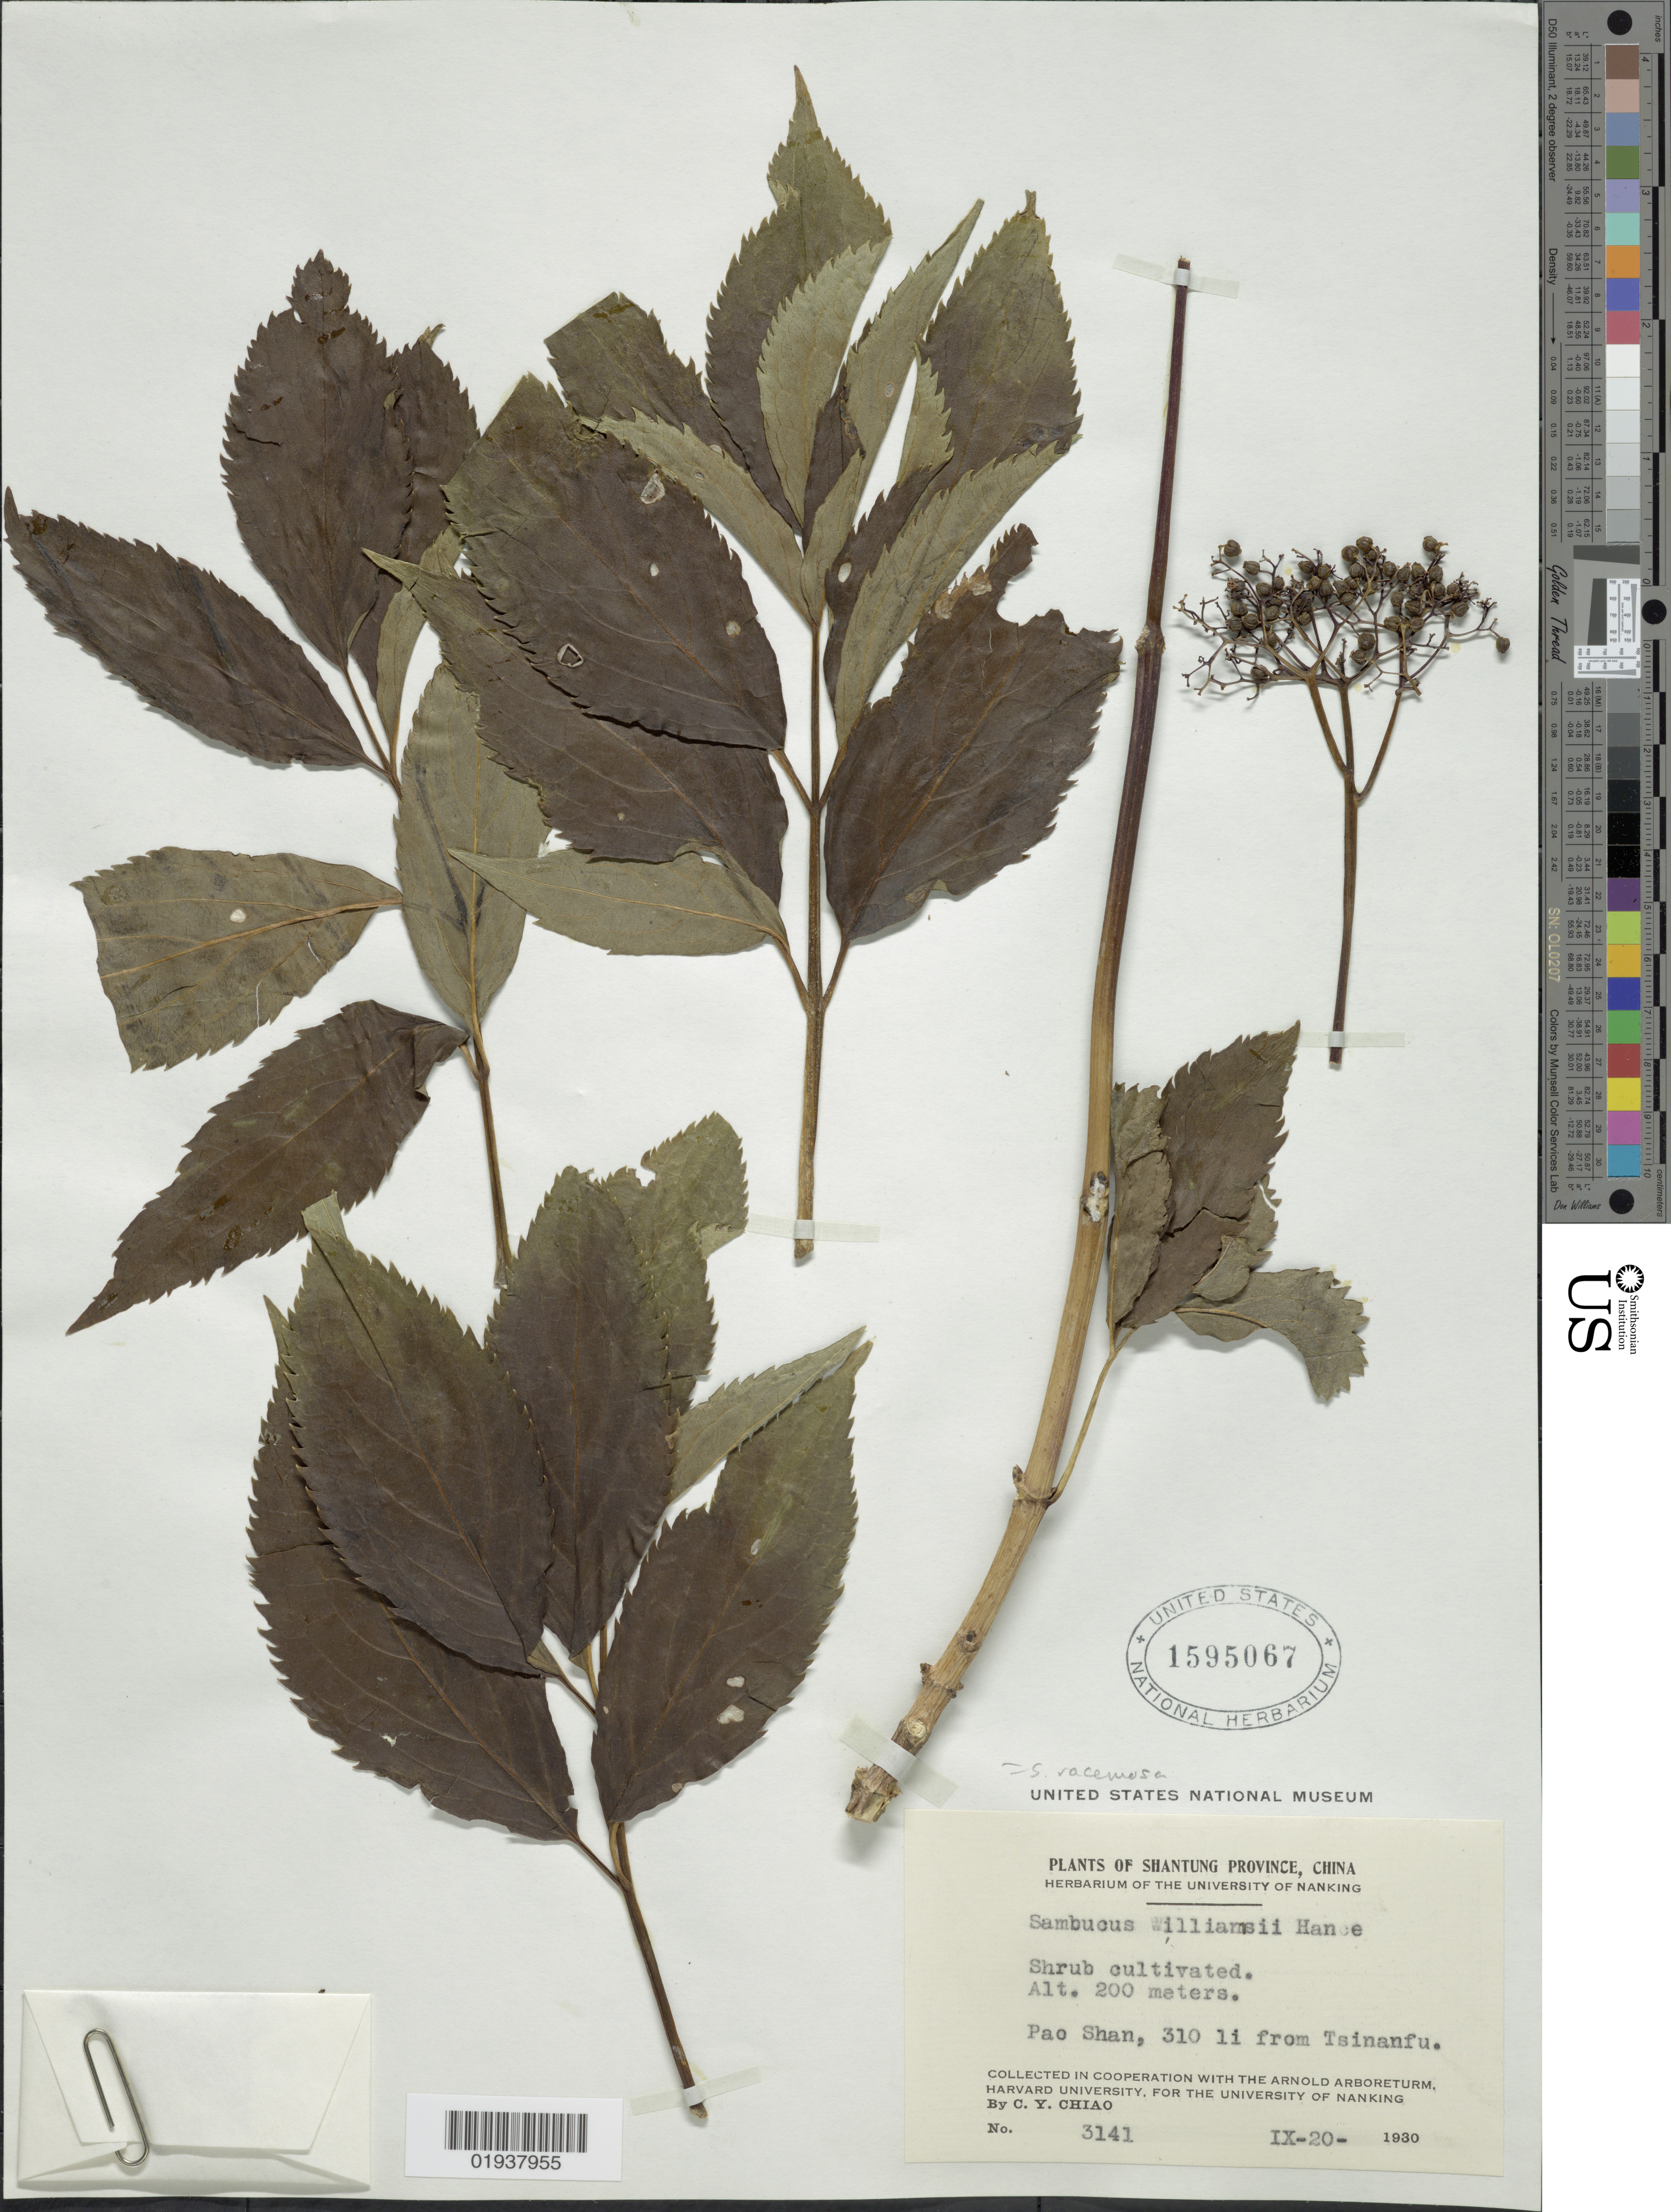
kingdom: Plantae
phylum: Tracheophyta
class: Magnoliopsida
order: Dipsacales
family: Viburnaceae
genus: Sambucus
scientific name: Sambucus racemosa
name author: L.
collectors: C. Y. Chiao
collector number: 3141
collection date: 1930-09-20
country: China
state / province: Shandong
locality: Shantung Province, Pao Shan, 310 li from Tsinanfu.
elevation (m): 200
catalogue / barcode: US 1595067